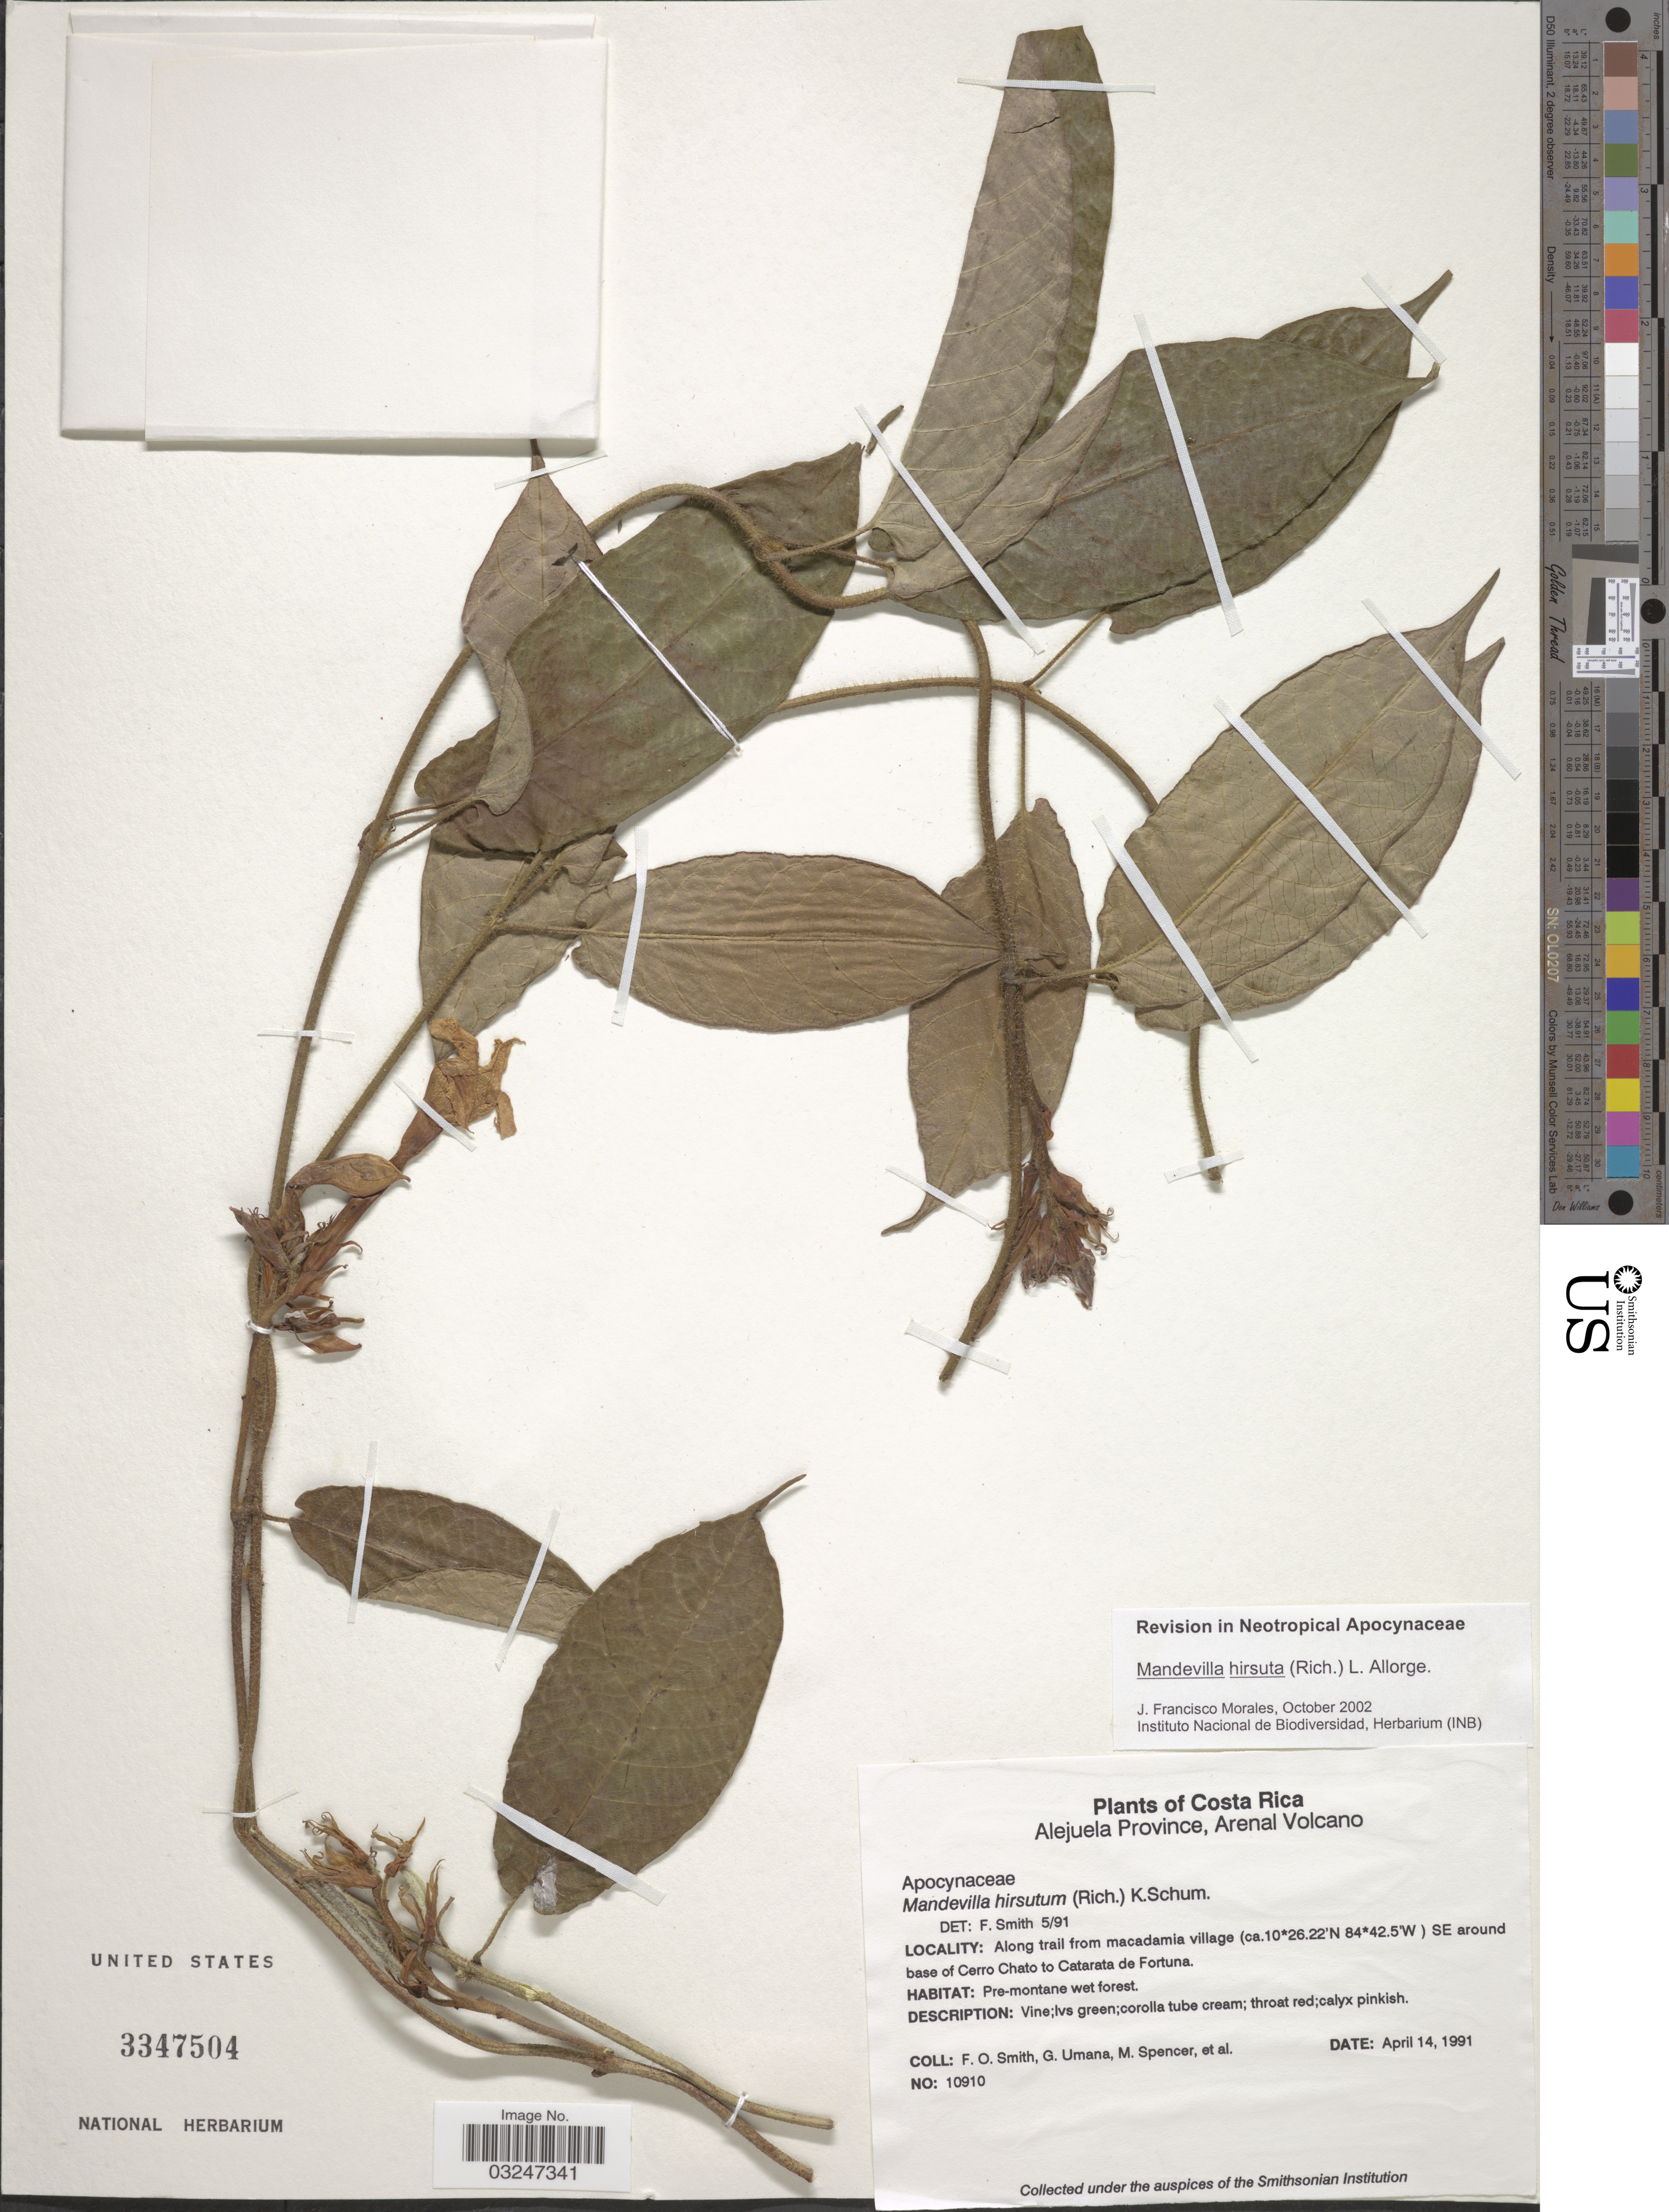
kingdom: Plantae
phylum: Tracheophyta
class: Magnoliopsida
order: Gentianales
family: Apocynaceae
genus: Mandevilla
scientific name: Mandevilla hirsuta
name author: (Rich.) K. Schum.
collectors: F. Smith, G. Umana, M. Spencer & et al.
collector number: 10910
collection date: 1991-04-14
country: Costa Rica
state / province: Alajuela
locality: Alejuela Province, Arenal Volcano. Along trail from macadamia village, SE around base of Cerro Chato to Catarata de Fortuna.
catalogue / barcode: US 3347504